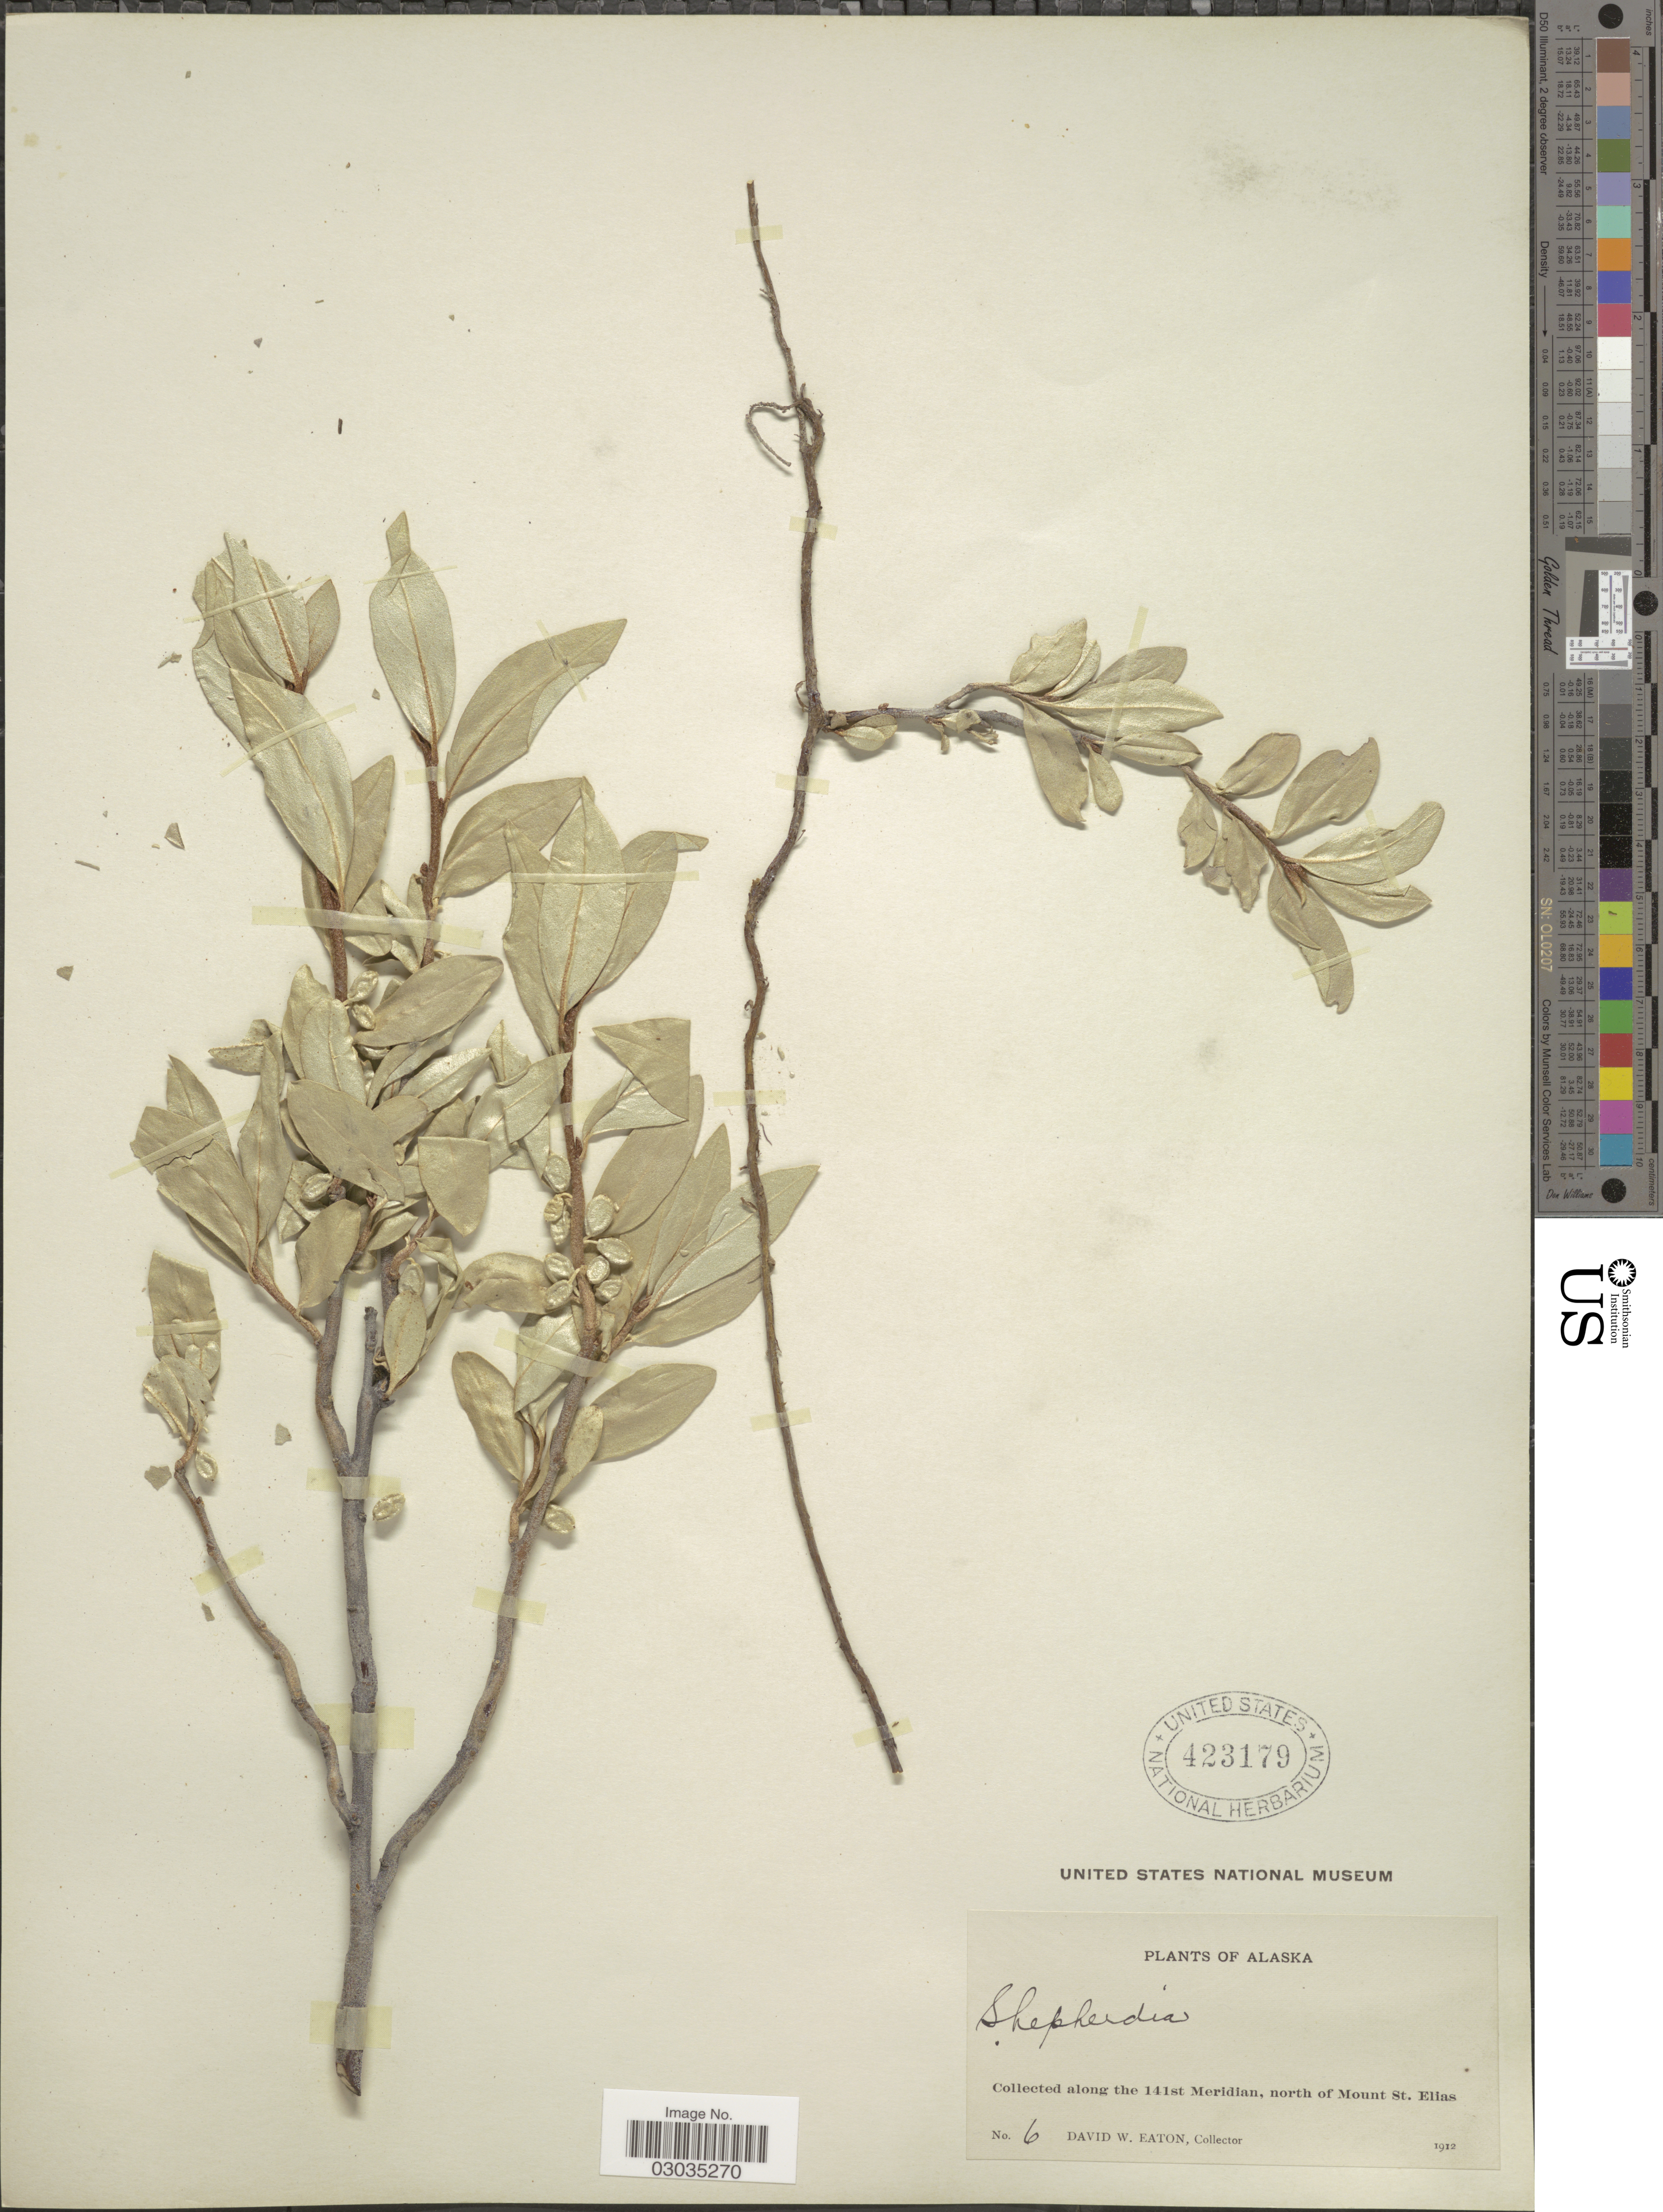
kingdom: Plantae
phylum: Tracheophyta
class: Magnoliopsida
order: Rosales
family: Elaeagnaceae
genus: Elaeagnus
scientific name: Elaeagnus commutata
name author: Bernh. ex Rydb.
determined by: Strong, Mark T., (BOT), Smithsonian Institution - National Museum of Natural History (UNITED STATES)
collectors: D. Eaton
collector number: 6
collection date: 1912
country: United States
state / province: Alaska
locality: Along the 141 st Meridian, north of Mount St. Elias.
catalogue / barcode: US 423179